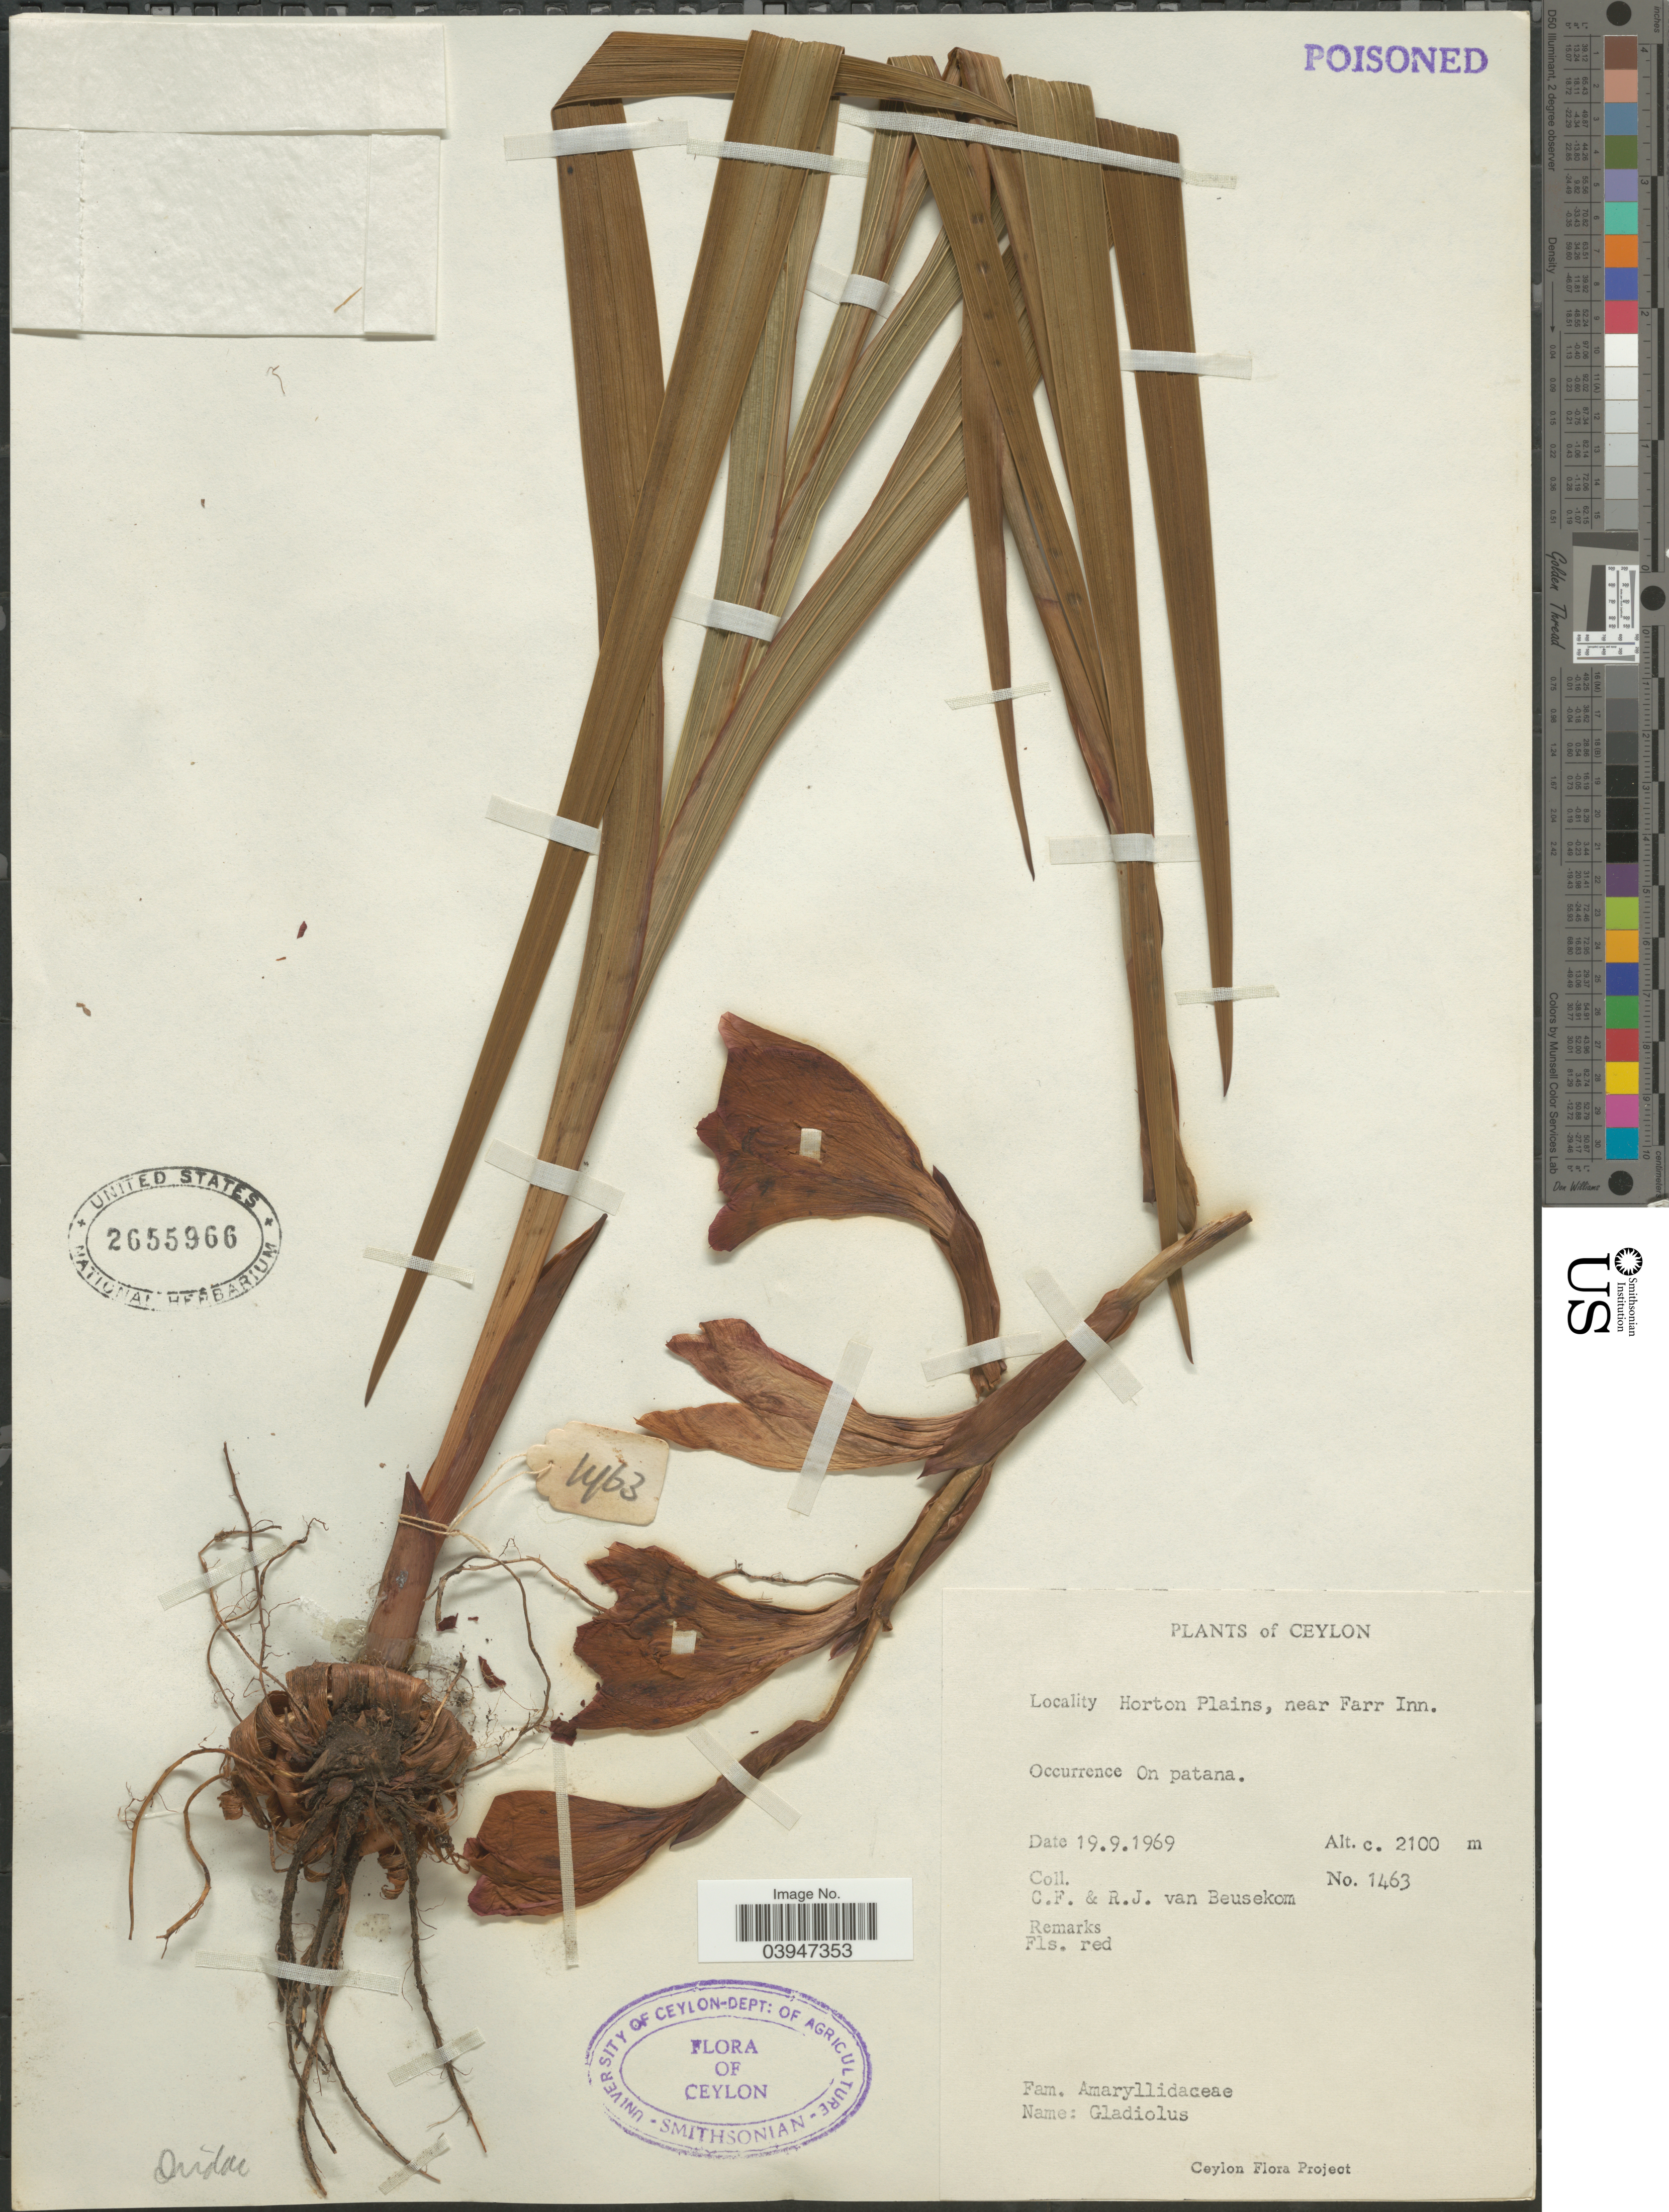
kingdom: Plantae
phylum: Tracheophyta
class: Liliopsida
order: Asparagales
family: Iridaceae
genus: Gladiolus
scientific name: Gladiolus sp.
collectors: C. F. Beusekom & R. Van Beusekom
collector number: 1463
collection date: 1969-09-19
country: Sri Lanka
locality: Ceylon. Horton Plains, near Farr Inn. On patana.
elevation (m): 2100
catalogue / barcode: US 2655966